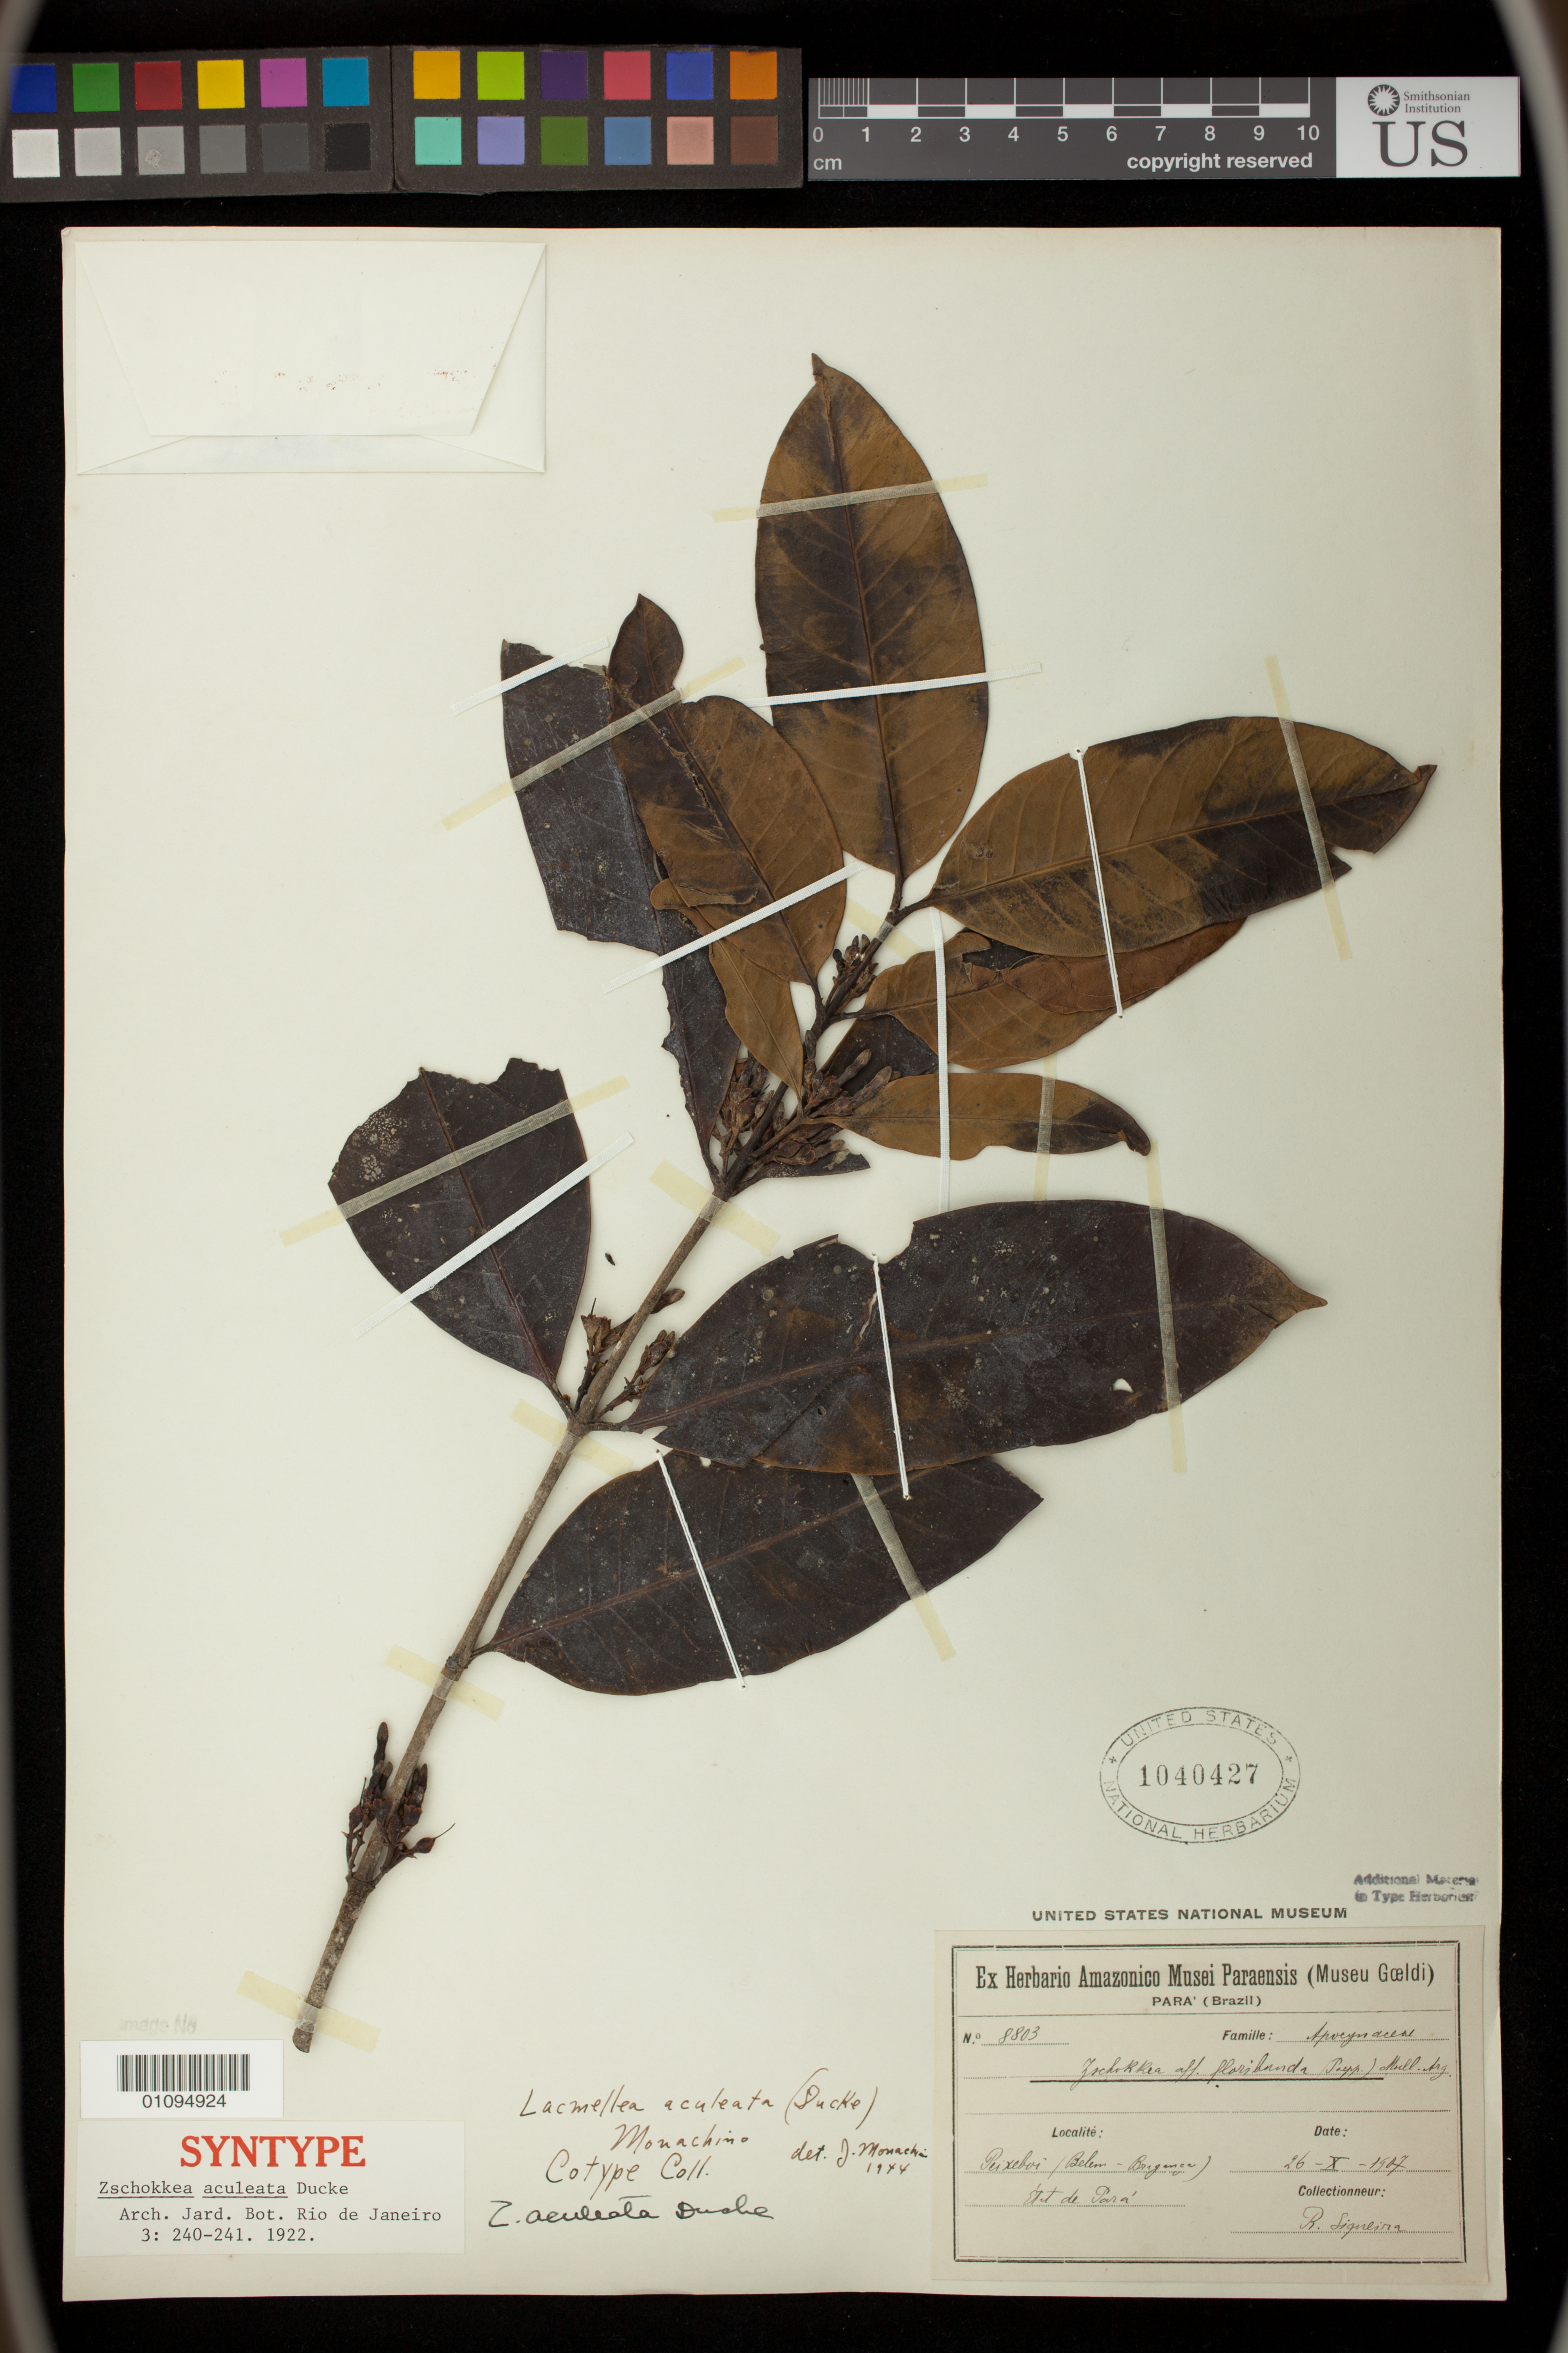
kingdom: Plantae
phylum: Tracheophyta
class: Magnoliopsida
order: Gentianales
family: Apocynaceae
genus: Zschokkea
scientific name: Zschokkea aculeata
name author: Ducke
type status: Syntype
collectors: R. Siqueira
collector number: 8803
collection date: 1907-10-26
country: Brazil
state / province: Pará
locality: Peixeboi (Belem-Bragança).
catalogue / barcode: US 1040427